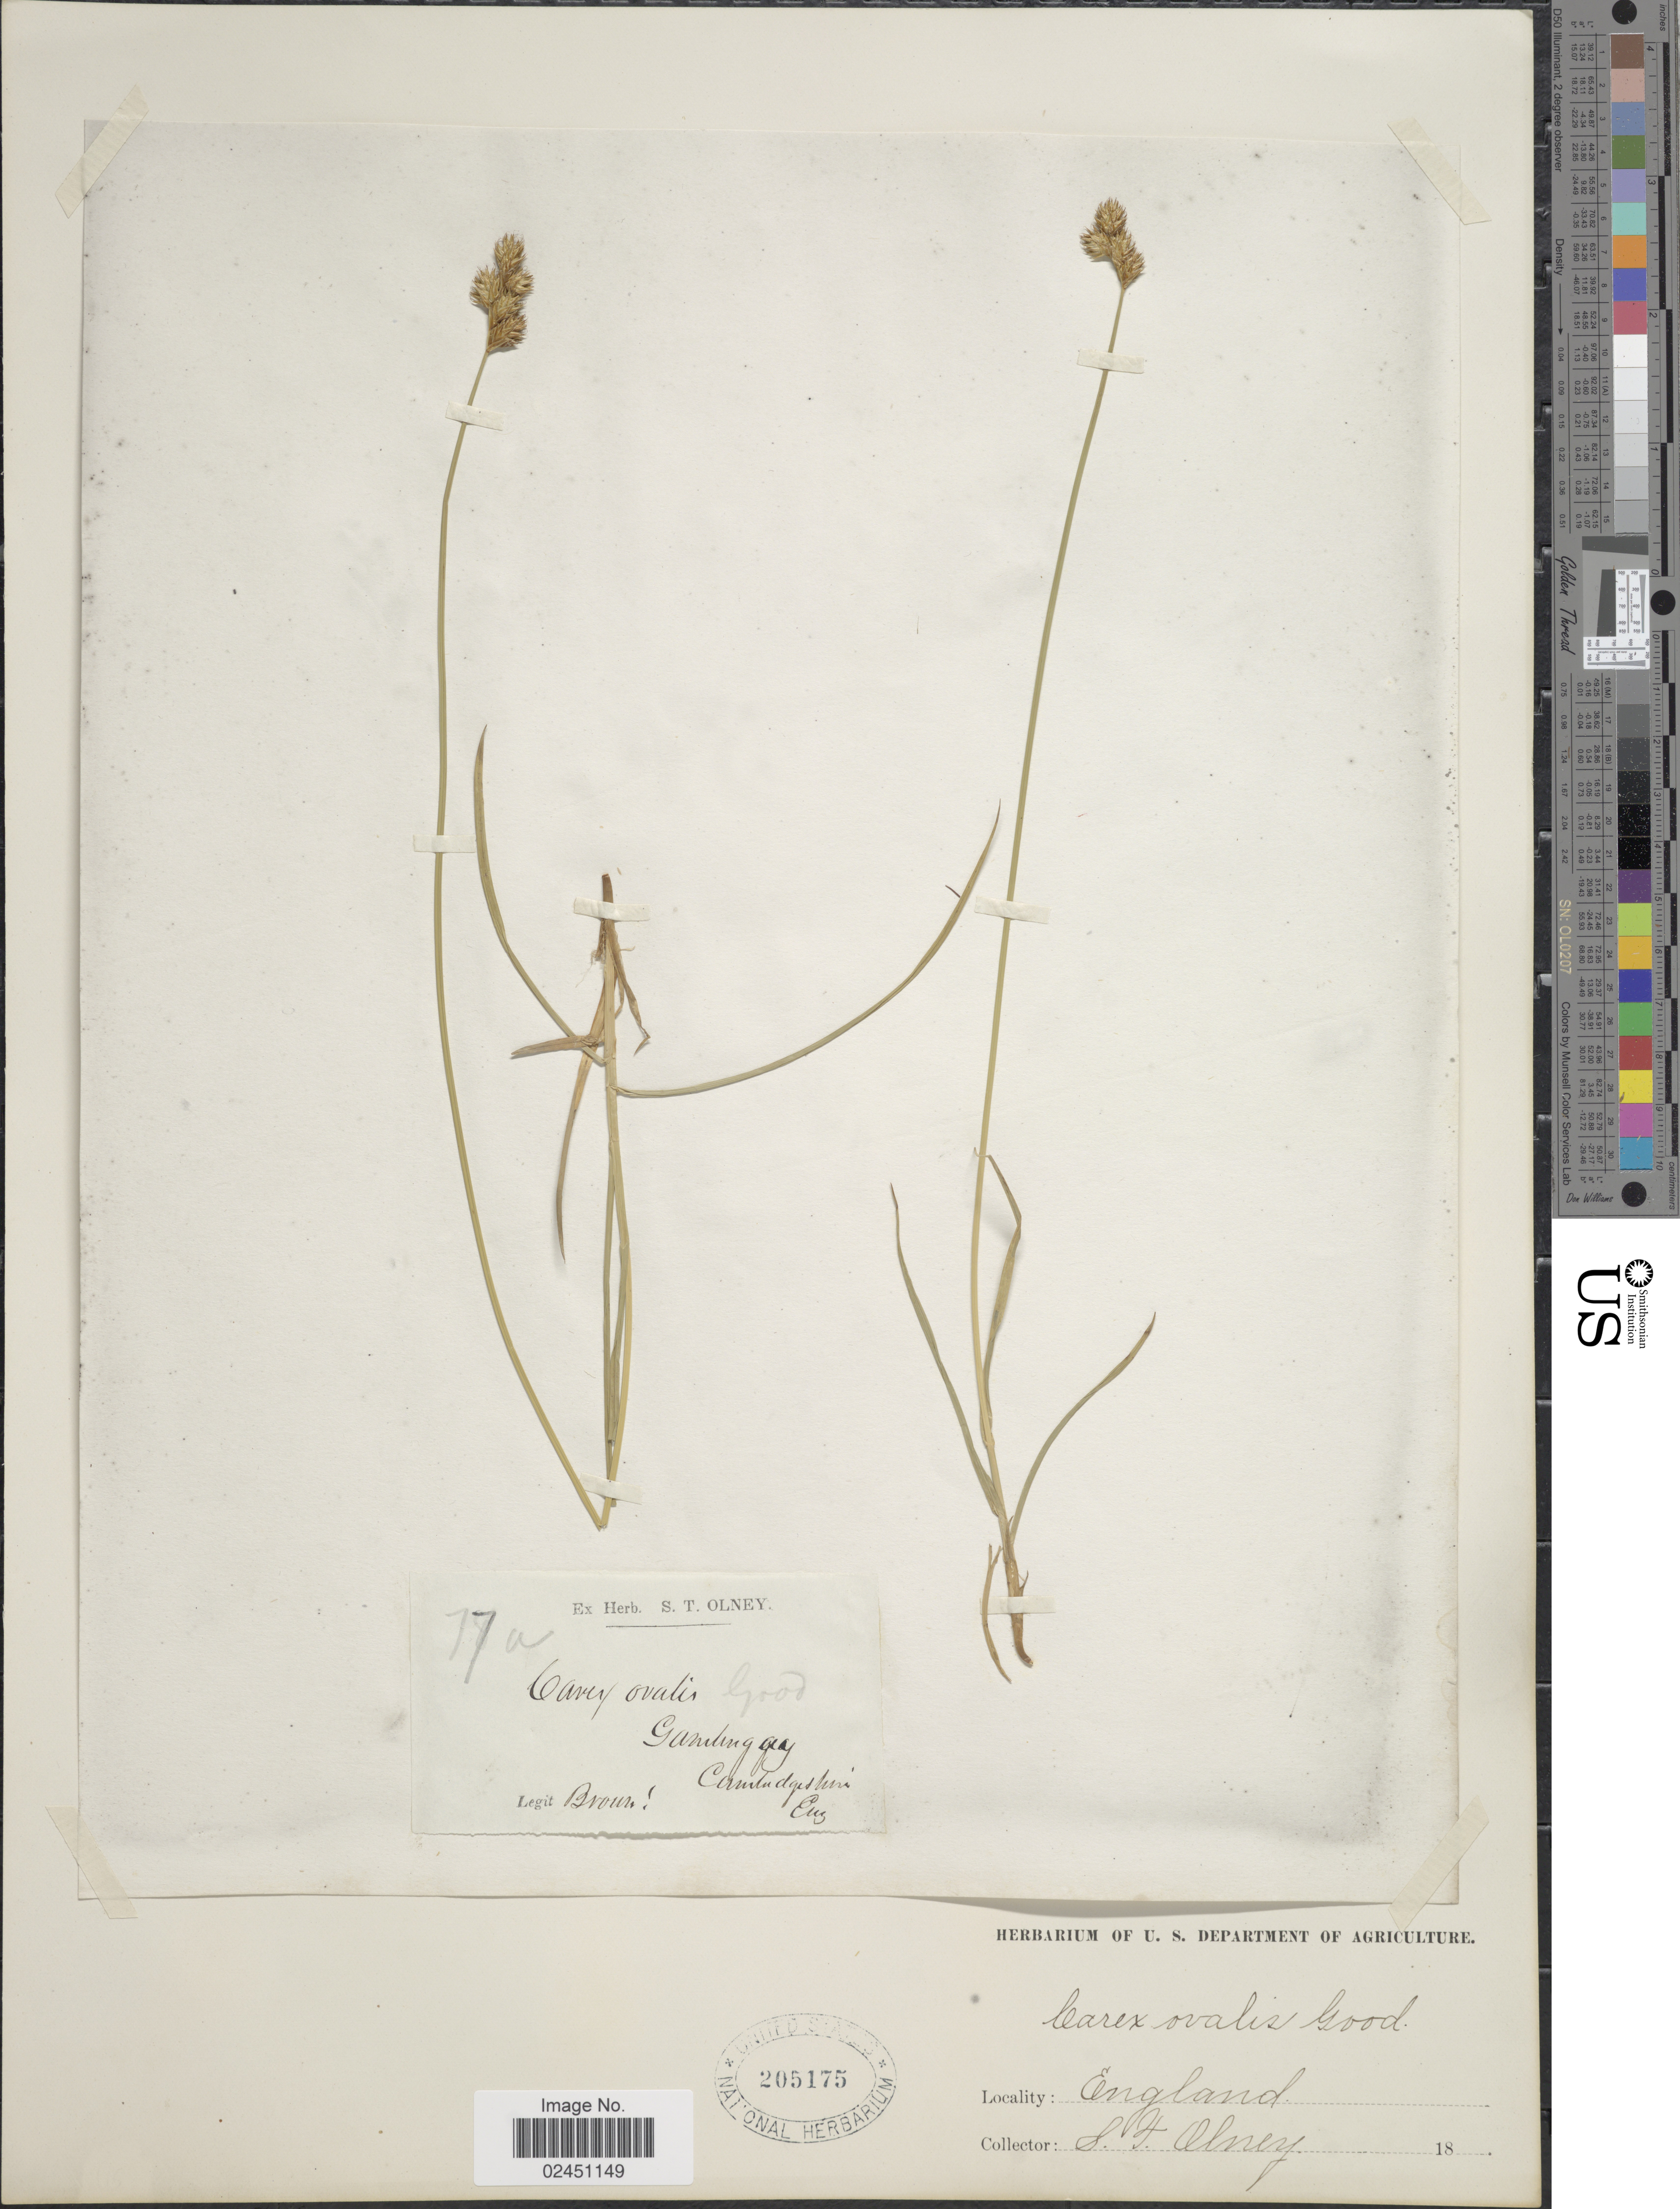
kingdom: Plantae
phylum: Tracheophyta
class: Liliopsida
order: Poales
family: Cyperaceae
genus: Carex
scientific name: Carex leporina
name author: L.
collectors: -- Brown & S. Olney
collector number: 17a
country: United Kingdom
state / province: England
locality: Gamlingay, Cambridgeshire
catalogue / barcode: US 205175